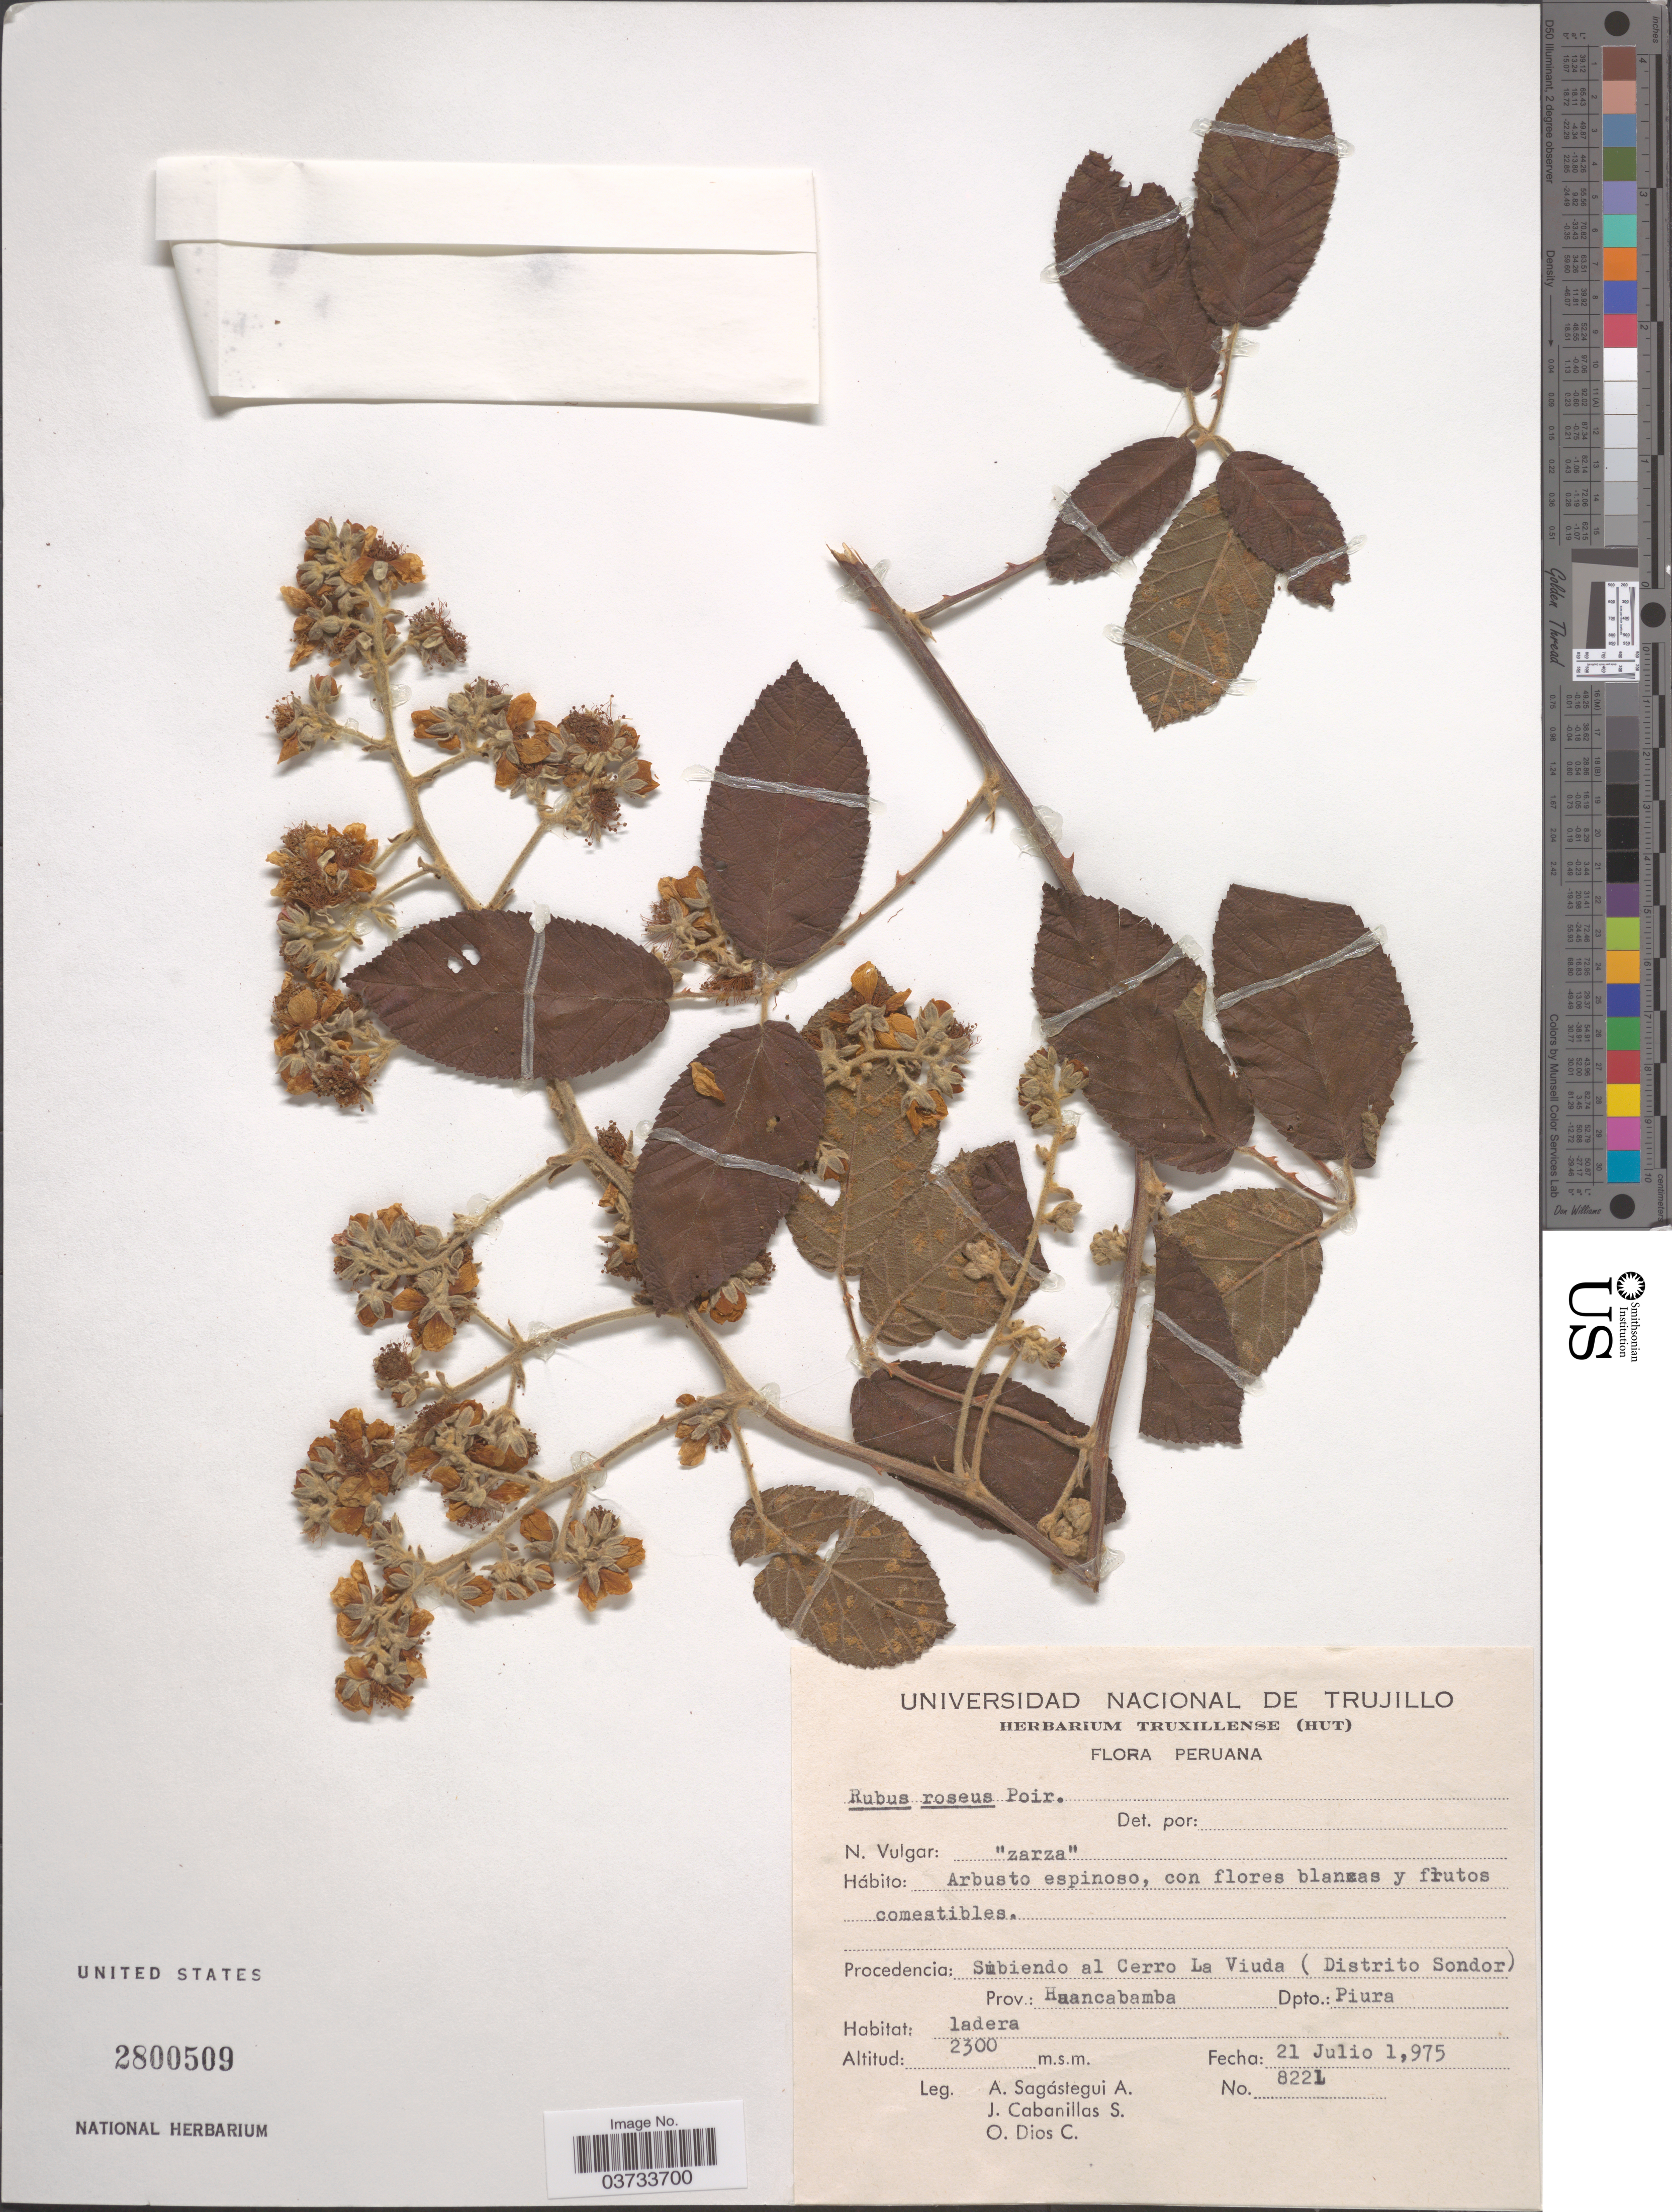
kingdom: Plantae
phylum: Tracheophyta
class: Magnoliopsida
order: Rosales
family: Rosaceae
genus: Rubus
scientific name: Rubus roseus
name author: Poir.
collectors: A. Sagástegui A., J. Cabanillas S. & O. Dios C.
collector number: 8221*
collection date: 1975-07-21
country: Peru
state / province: Piura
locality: Súbiendo al Cerro La Viuda (Distrito Sondor) Prov.: Huancabamba. Dpto.: Piura.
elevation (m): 2300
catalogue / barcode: US 2800509